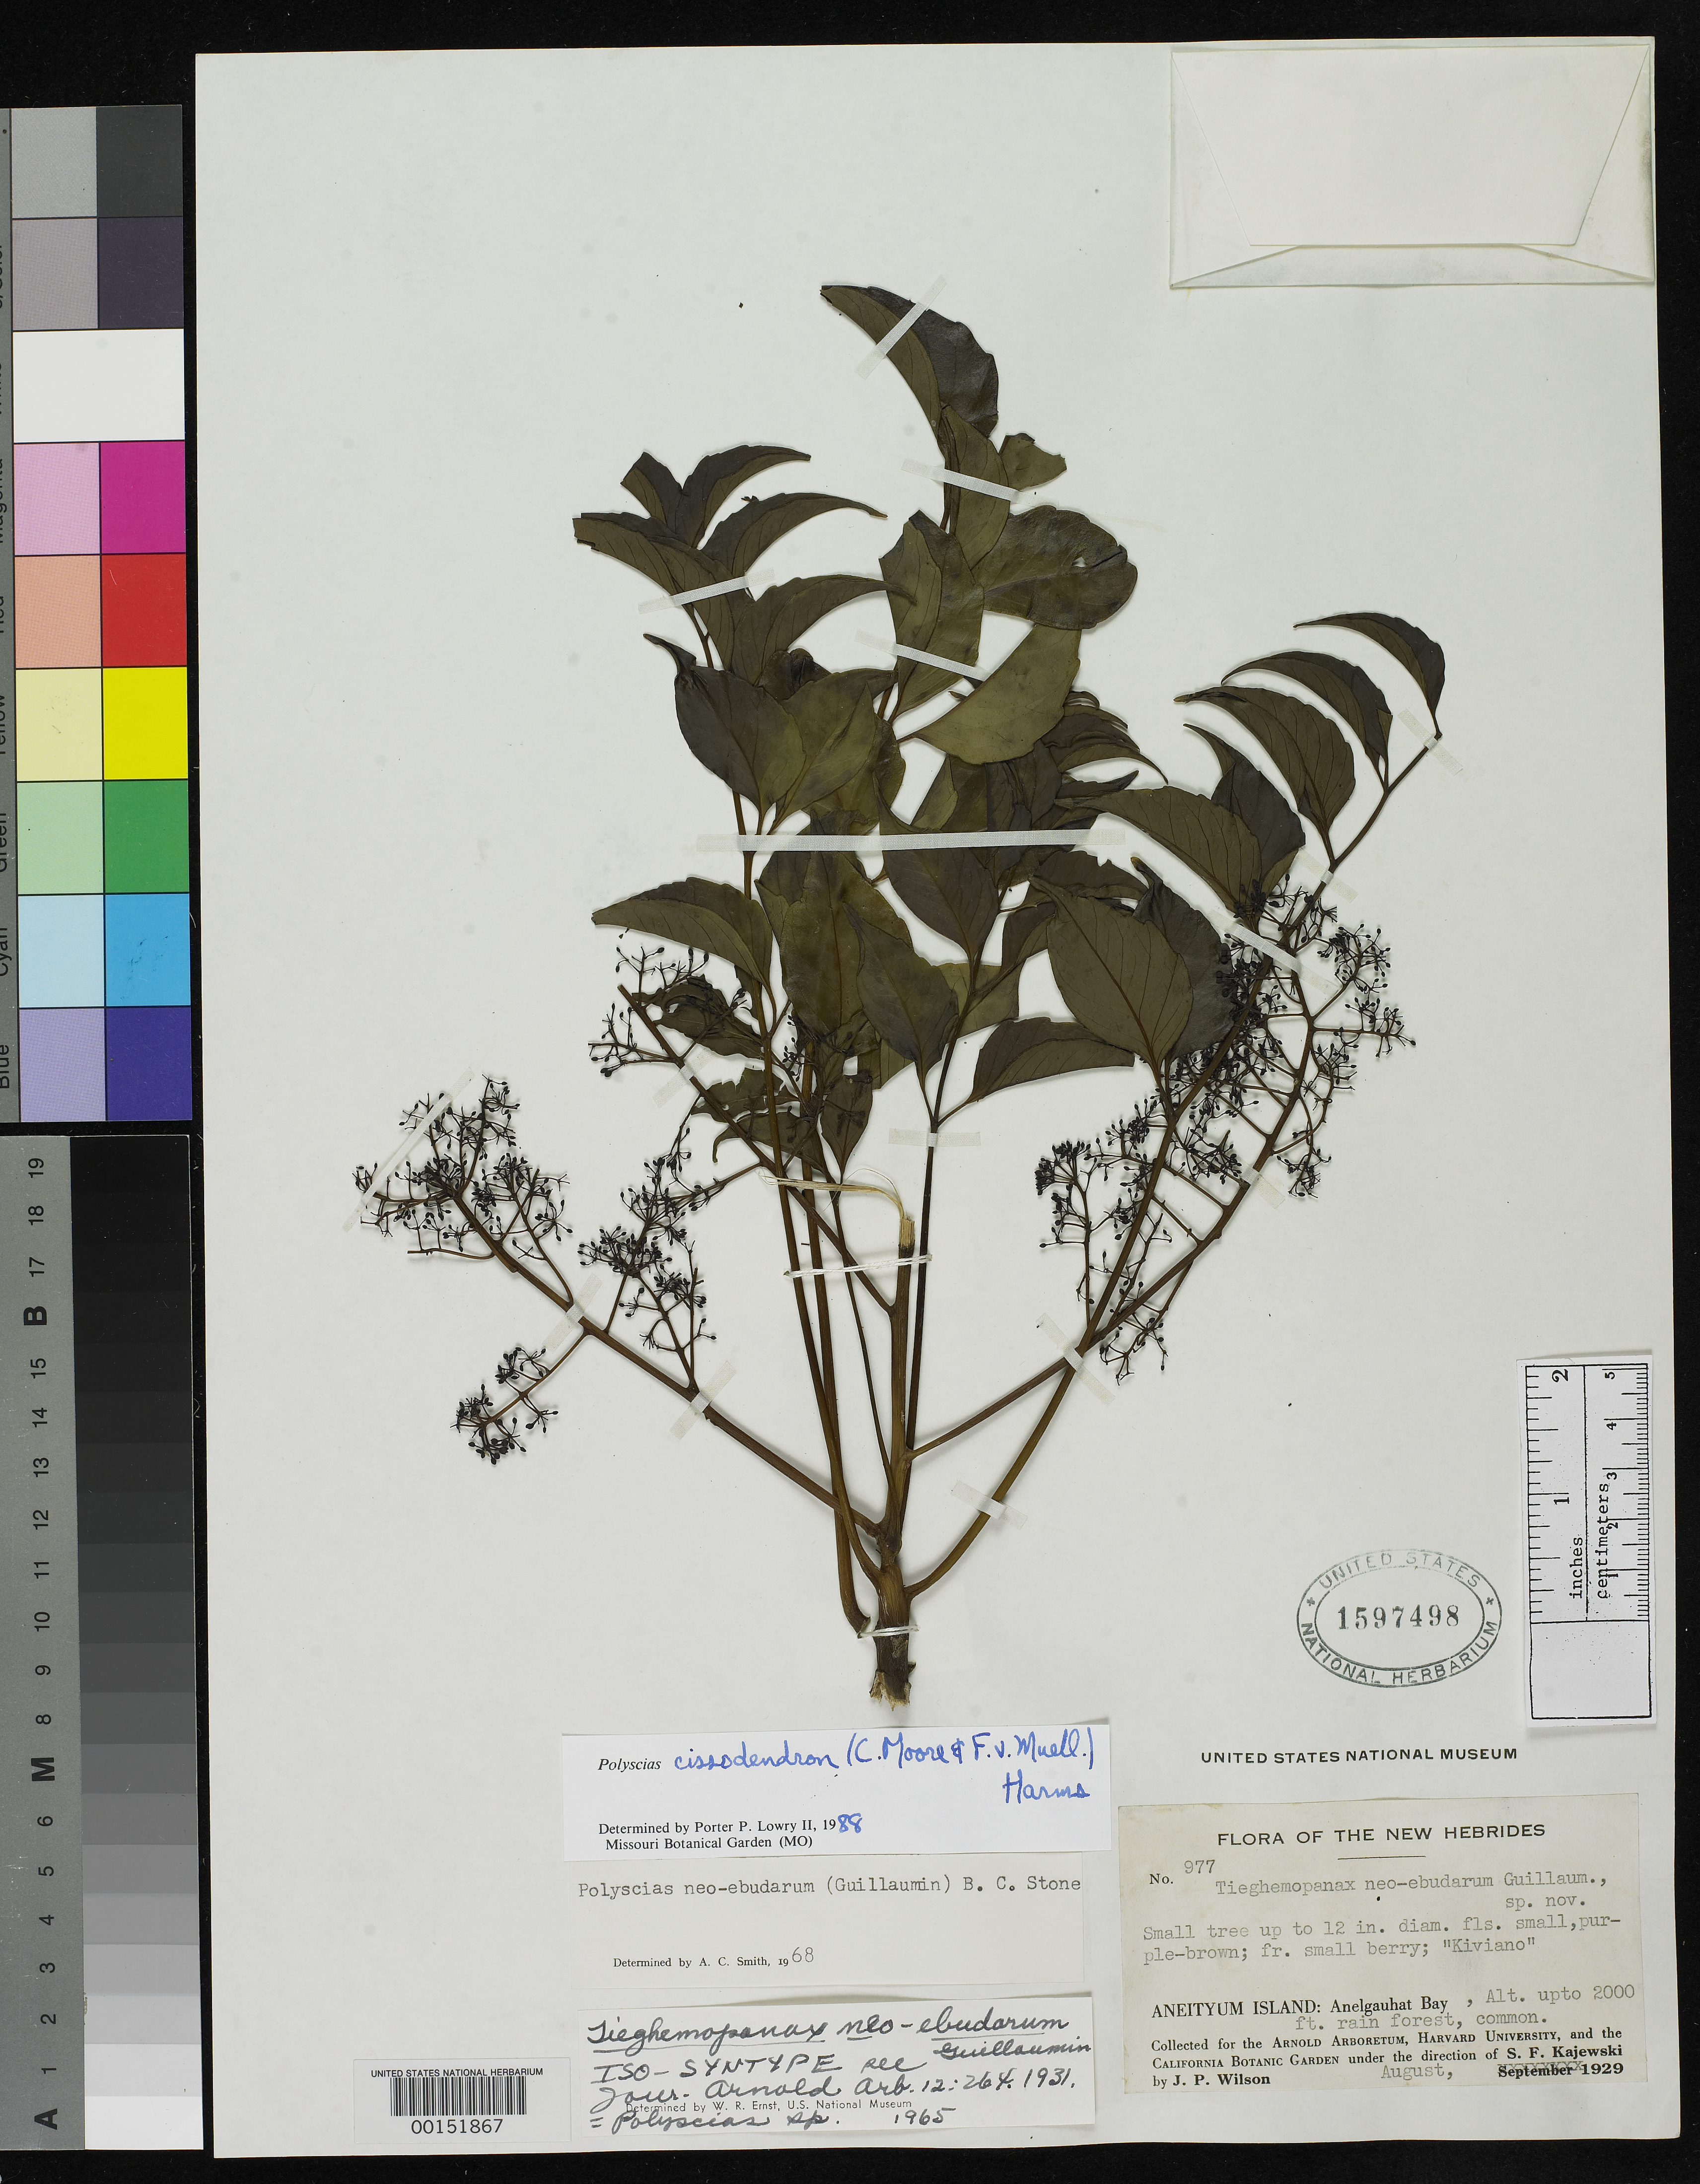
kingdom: Plantae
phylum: Tracheophyta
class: Magnoliopsida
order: Apiales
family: Araliaceae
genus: Tieghemopanax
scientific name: Tieghemopanax neo-ebudarum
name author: Guillaumin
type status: Isosyntype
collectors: J. P. Wilson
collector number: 977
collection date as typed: Aug 1929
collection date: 1929-08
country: Vanuatu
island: Anatom [Aneityum]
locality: Anelgauhat Bay.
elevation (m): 610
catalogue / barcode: US 1597498